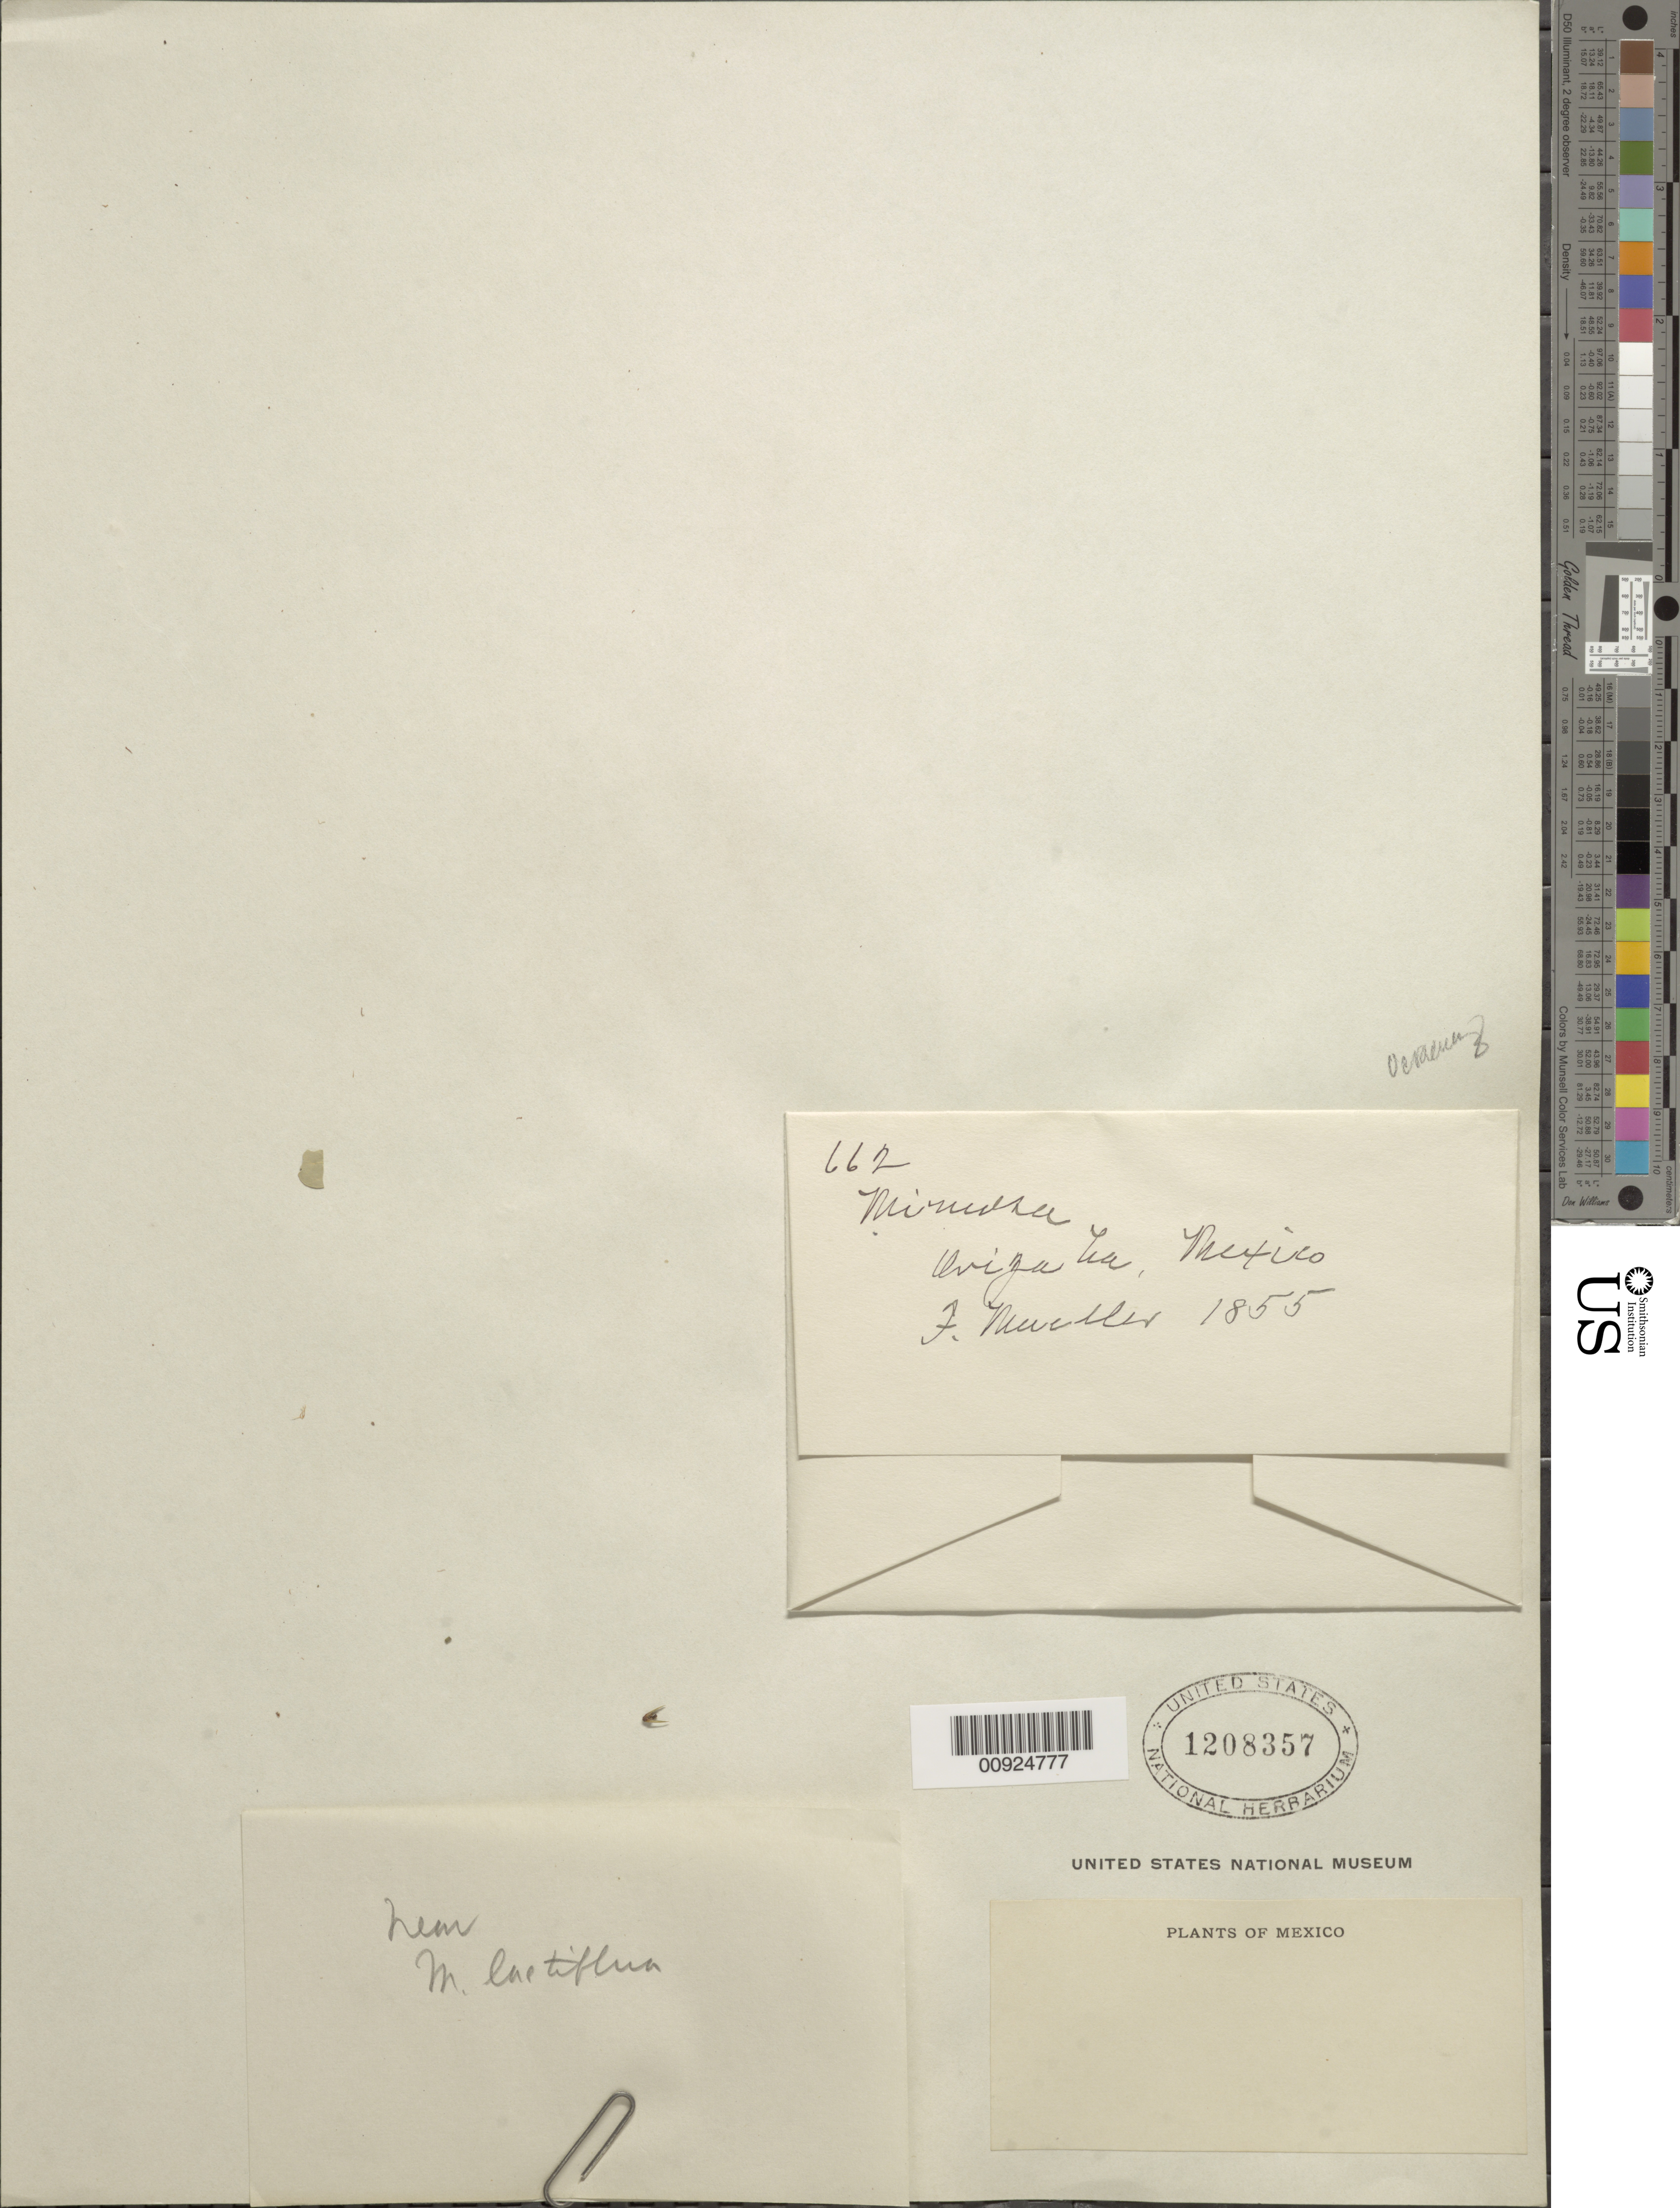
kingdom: Plantae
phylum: Tracheophyta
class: Magnoliopsida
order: Fabales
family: Fabaceae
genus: Mimosa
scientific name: Mimosa lactiflua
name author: Delile ex Benth.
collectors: F. Mueller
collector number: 662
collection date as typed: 1855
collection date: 1855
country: Mexico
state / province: Veracruz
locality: Orizaba.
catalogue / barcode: US 1208357